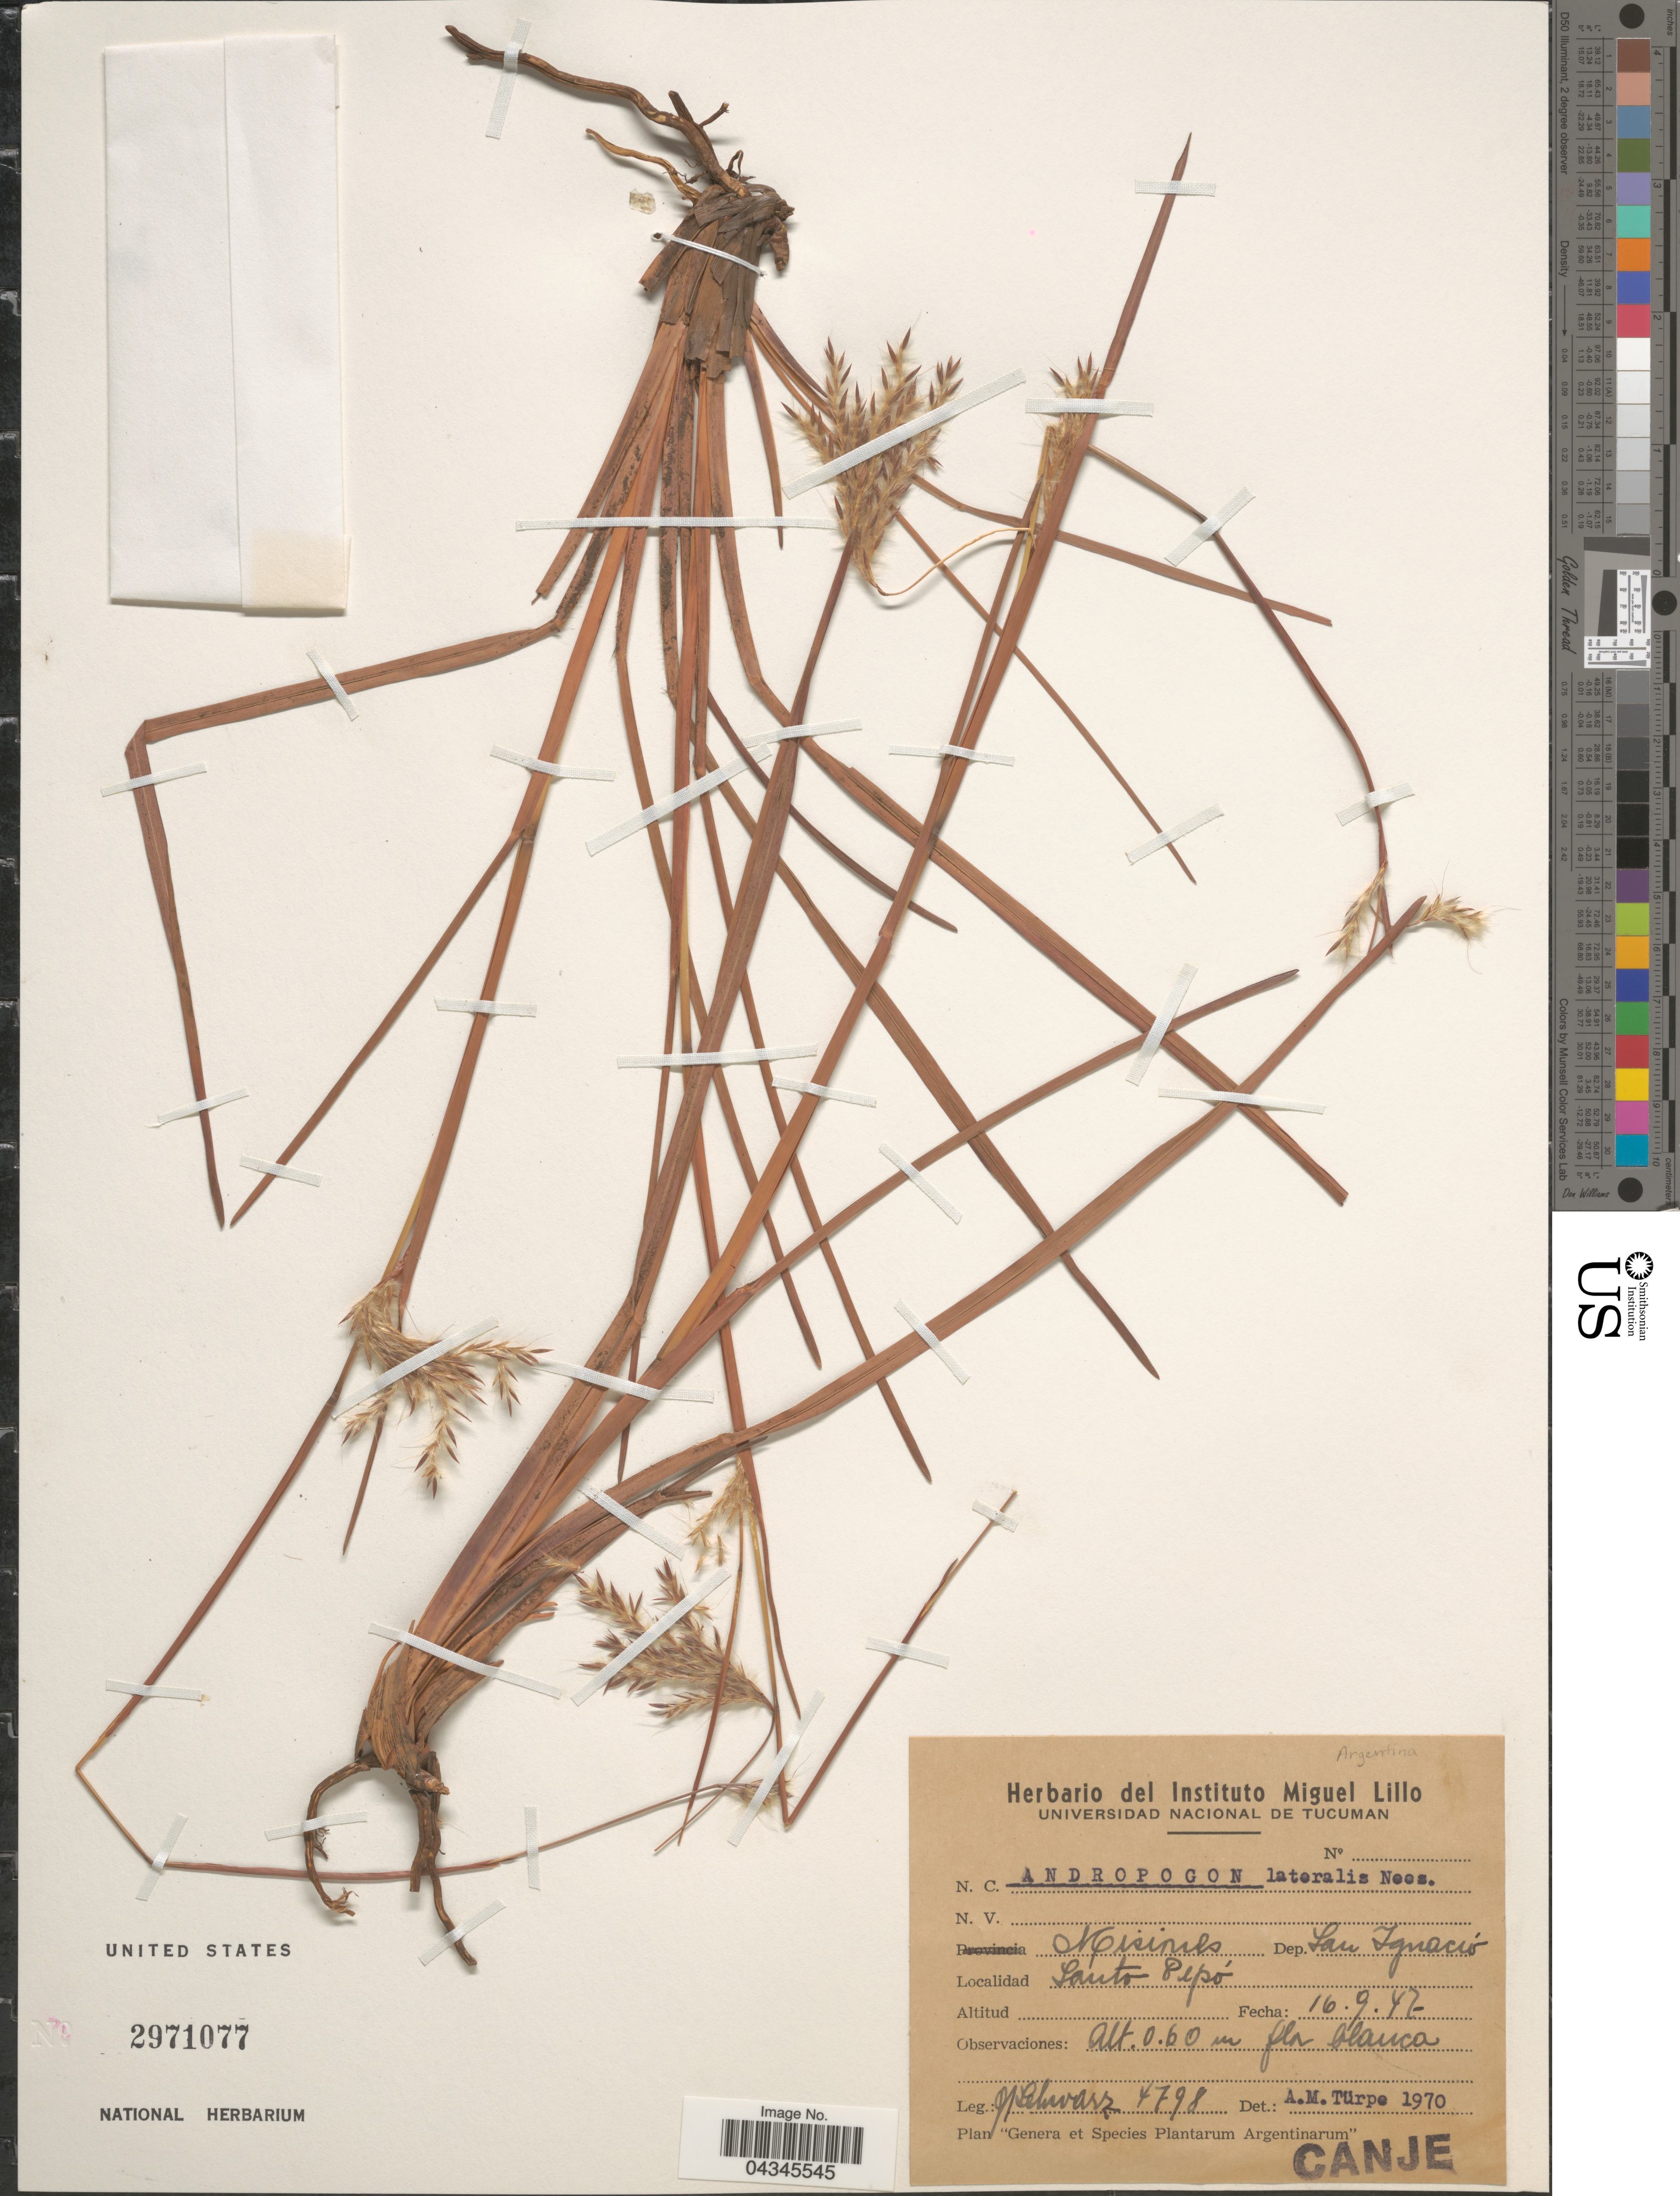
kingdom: Plantae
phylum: Tracheophyta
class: Liliopsida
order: Poales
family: Poaceae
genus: Andropogon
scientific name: Andropogon lateralis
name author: Nees in Mart.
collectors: J. Schwarz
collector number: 4798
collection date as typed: Transcribed d/m/y: 16/9/47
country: Argentina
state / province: Misiones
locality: Dep. San Ignacio. Santo Pipó.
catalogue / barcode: US 2971077